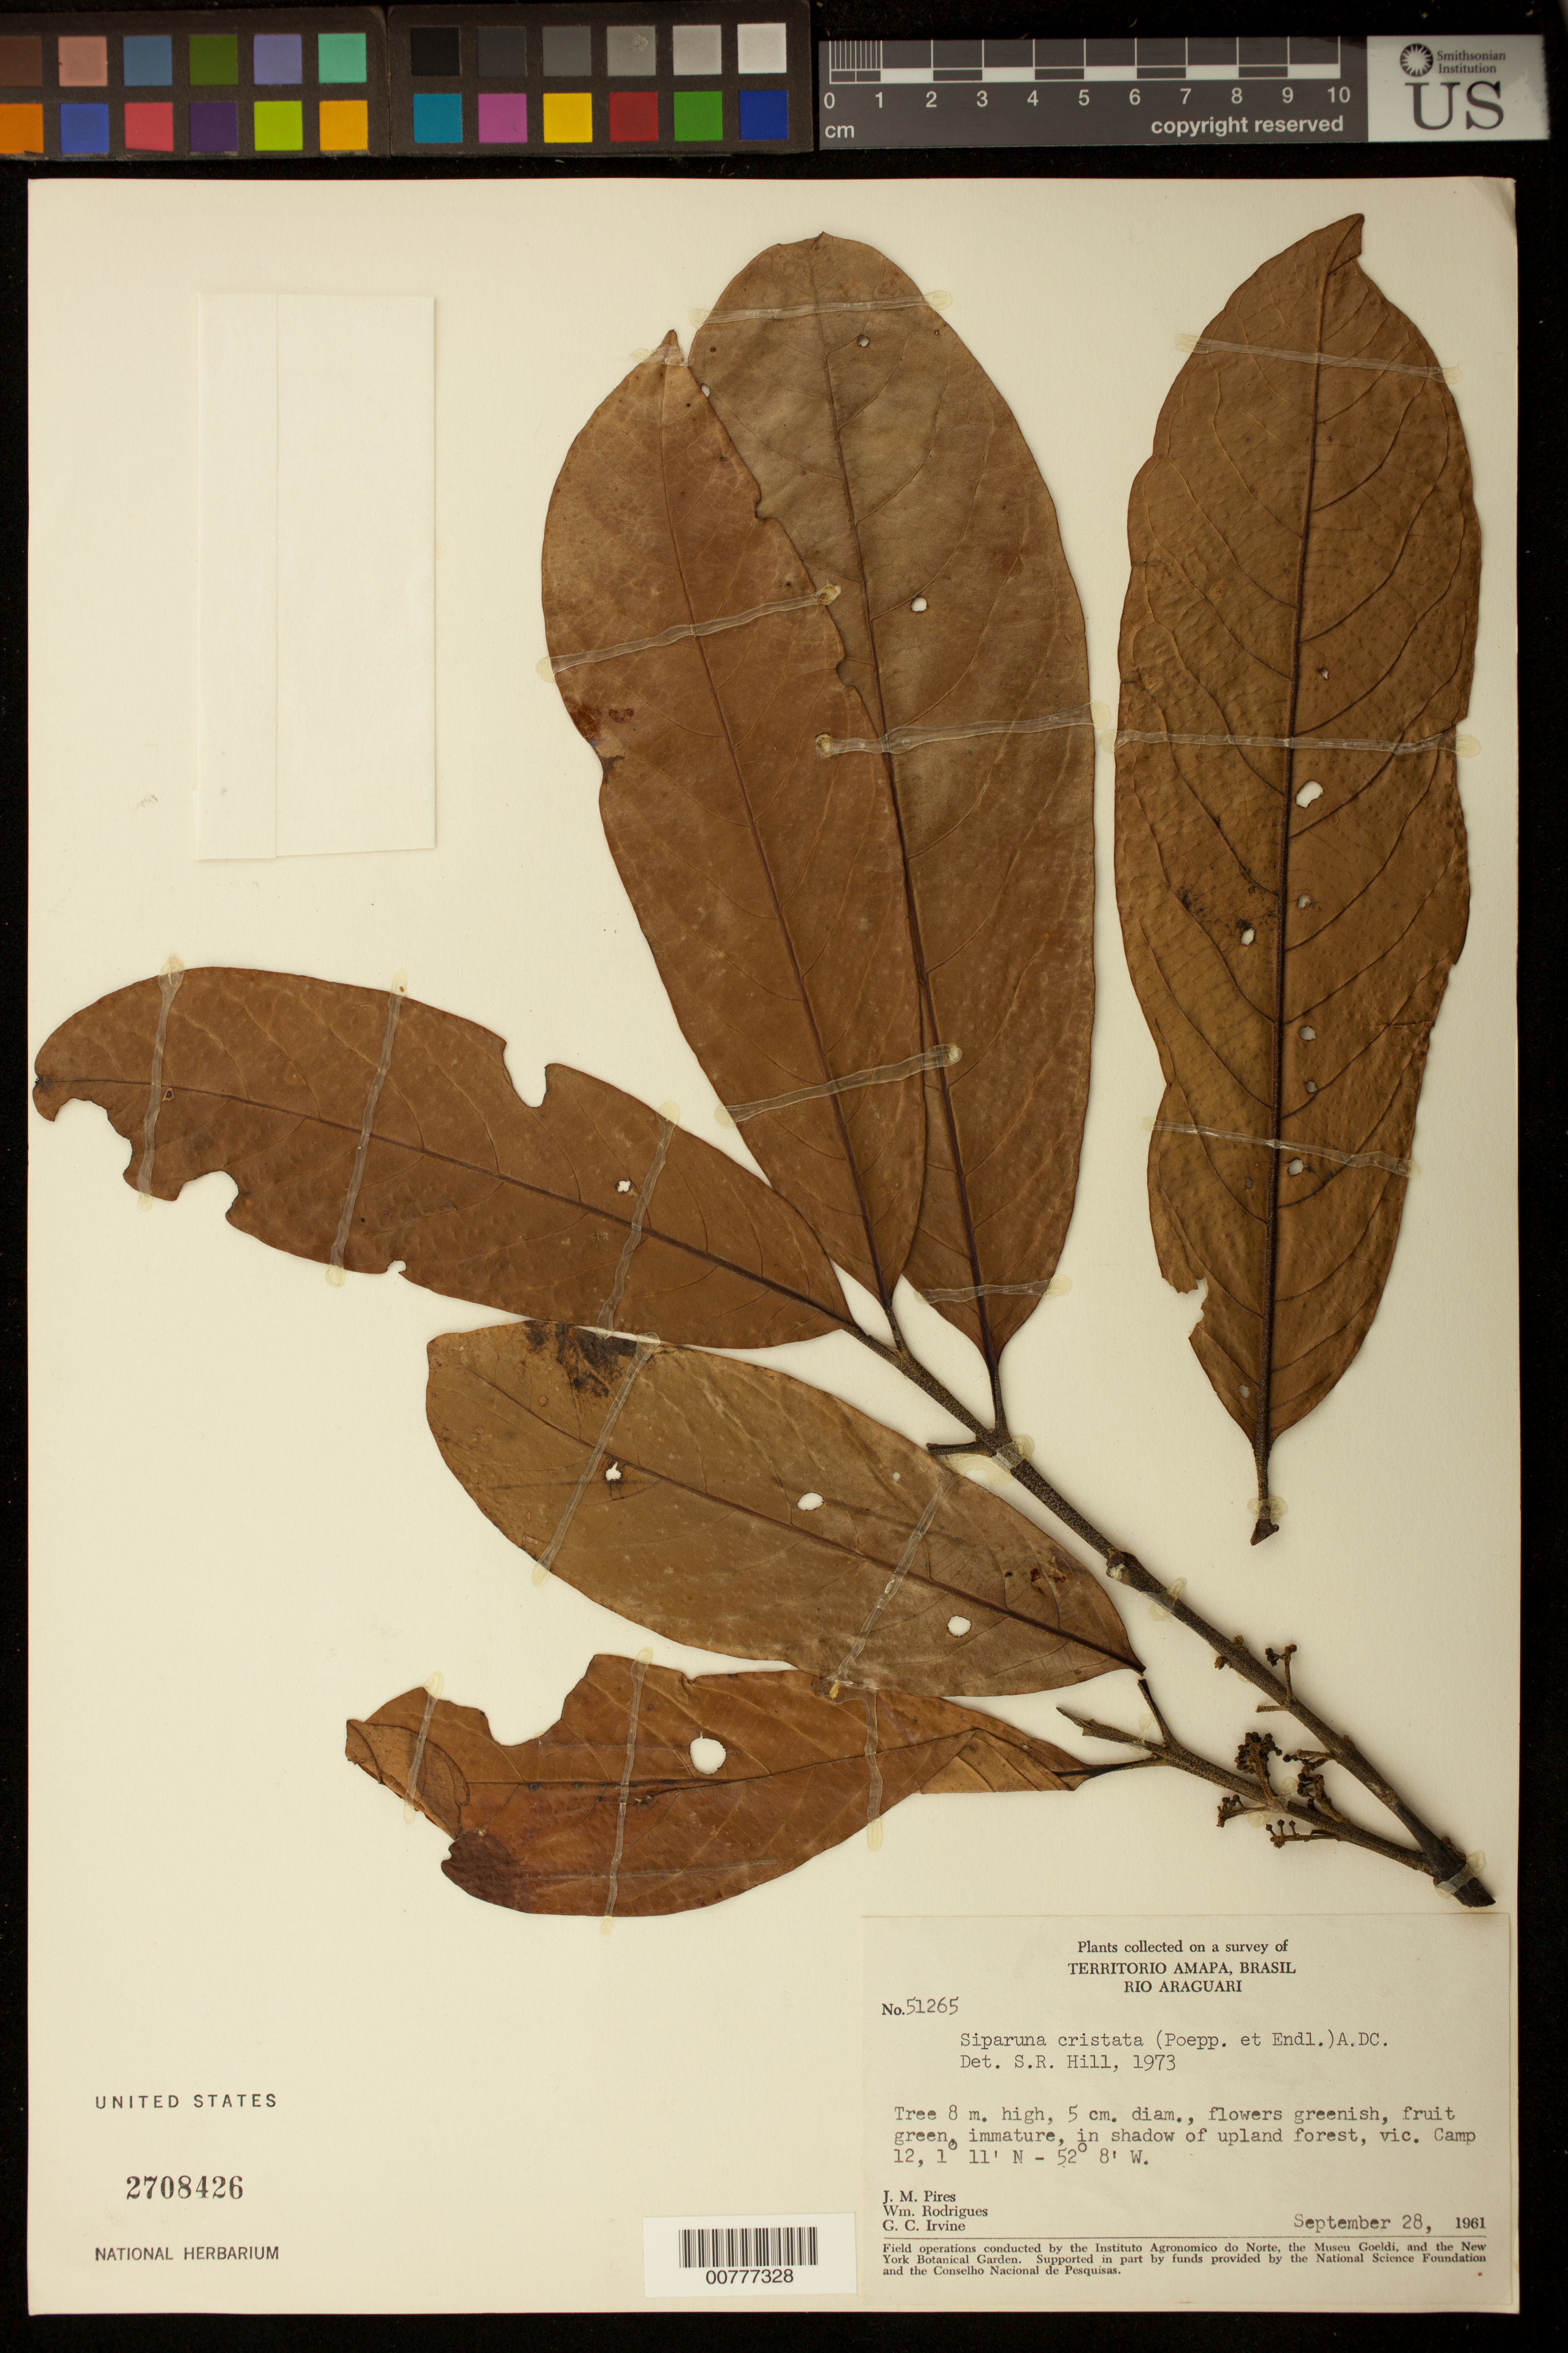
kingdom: Plantae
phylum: Tracheophyta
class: Magnoliopsida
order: Laurales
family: Siparunaceae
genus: Siparuna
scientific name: Siparuna cristata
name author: (Poepp. & Endl.) A. DC.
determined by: Hill, Steven R.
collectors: J. M. Pires, W. A. Rodrigues & G. Irvine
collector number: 51265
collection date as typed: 28-Sep-61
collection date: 1961-09-28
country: Brazil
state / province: Amapá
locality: Río Araguari, vic. Camp 12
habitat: In shadow of upland forest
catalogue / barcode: US 2708426